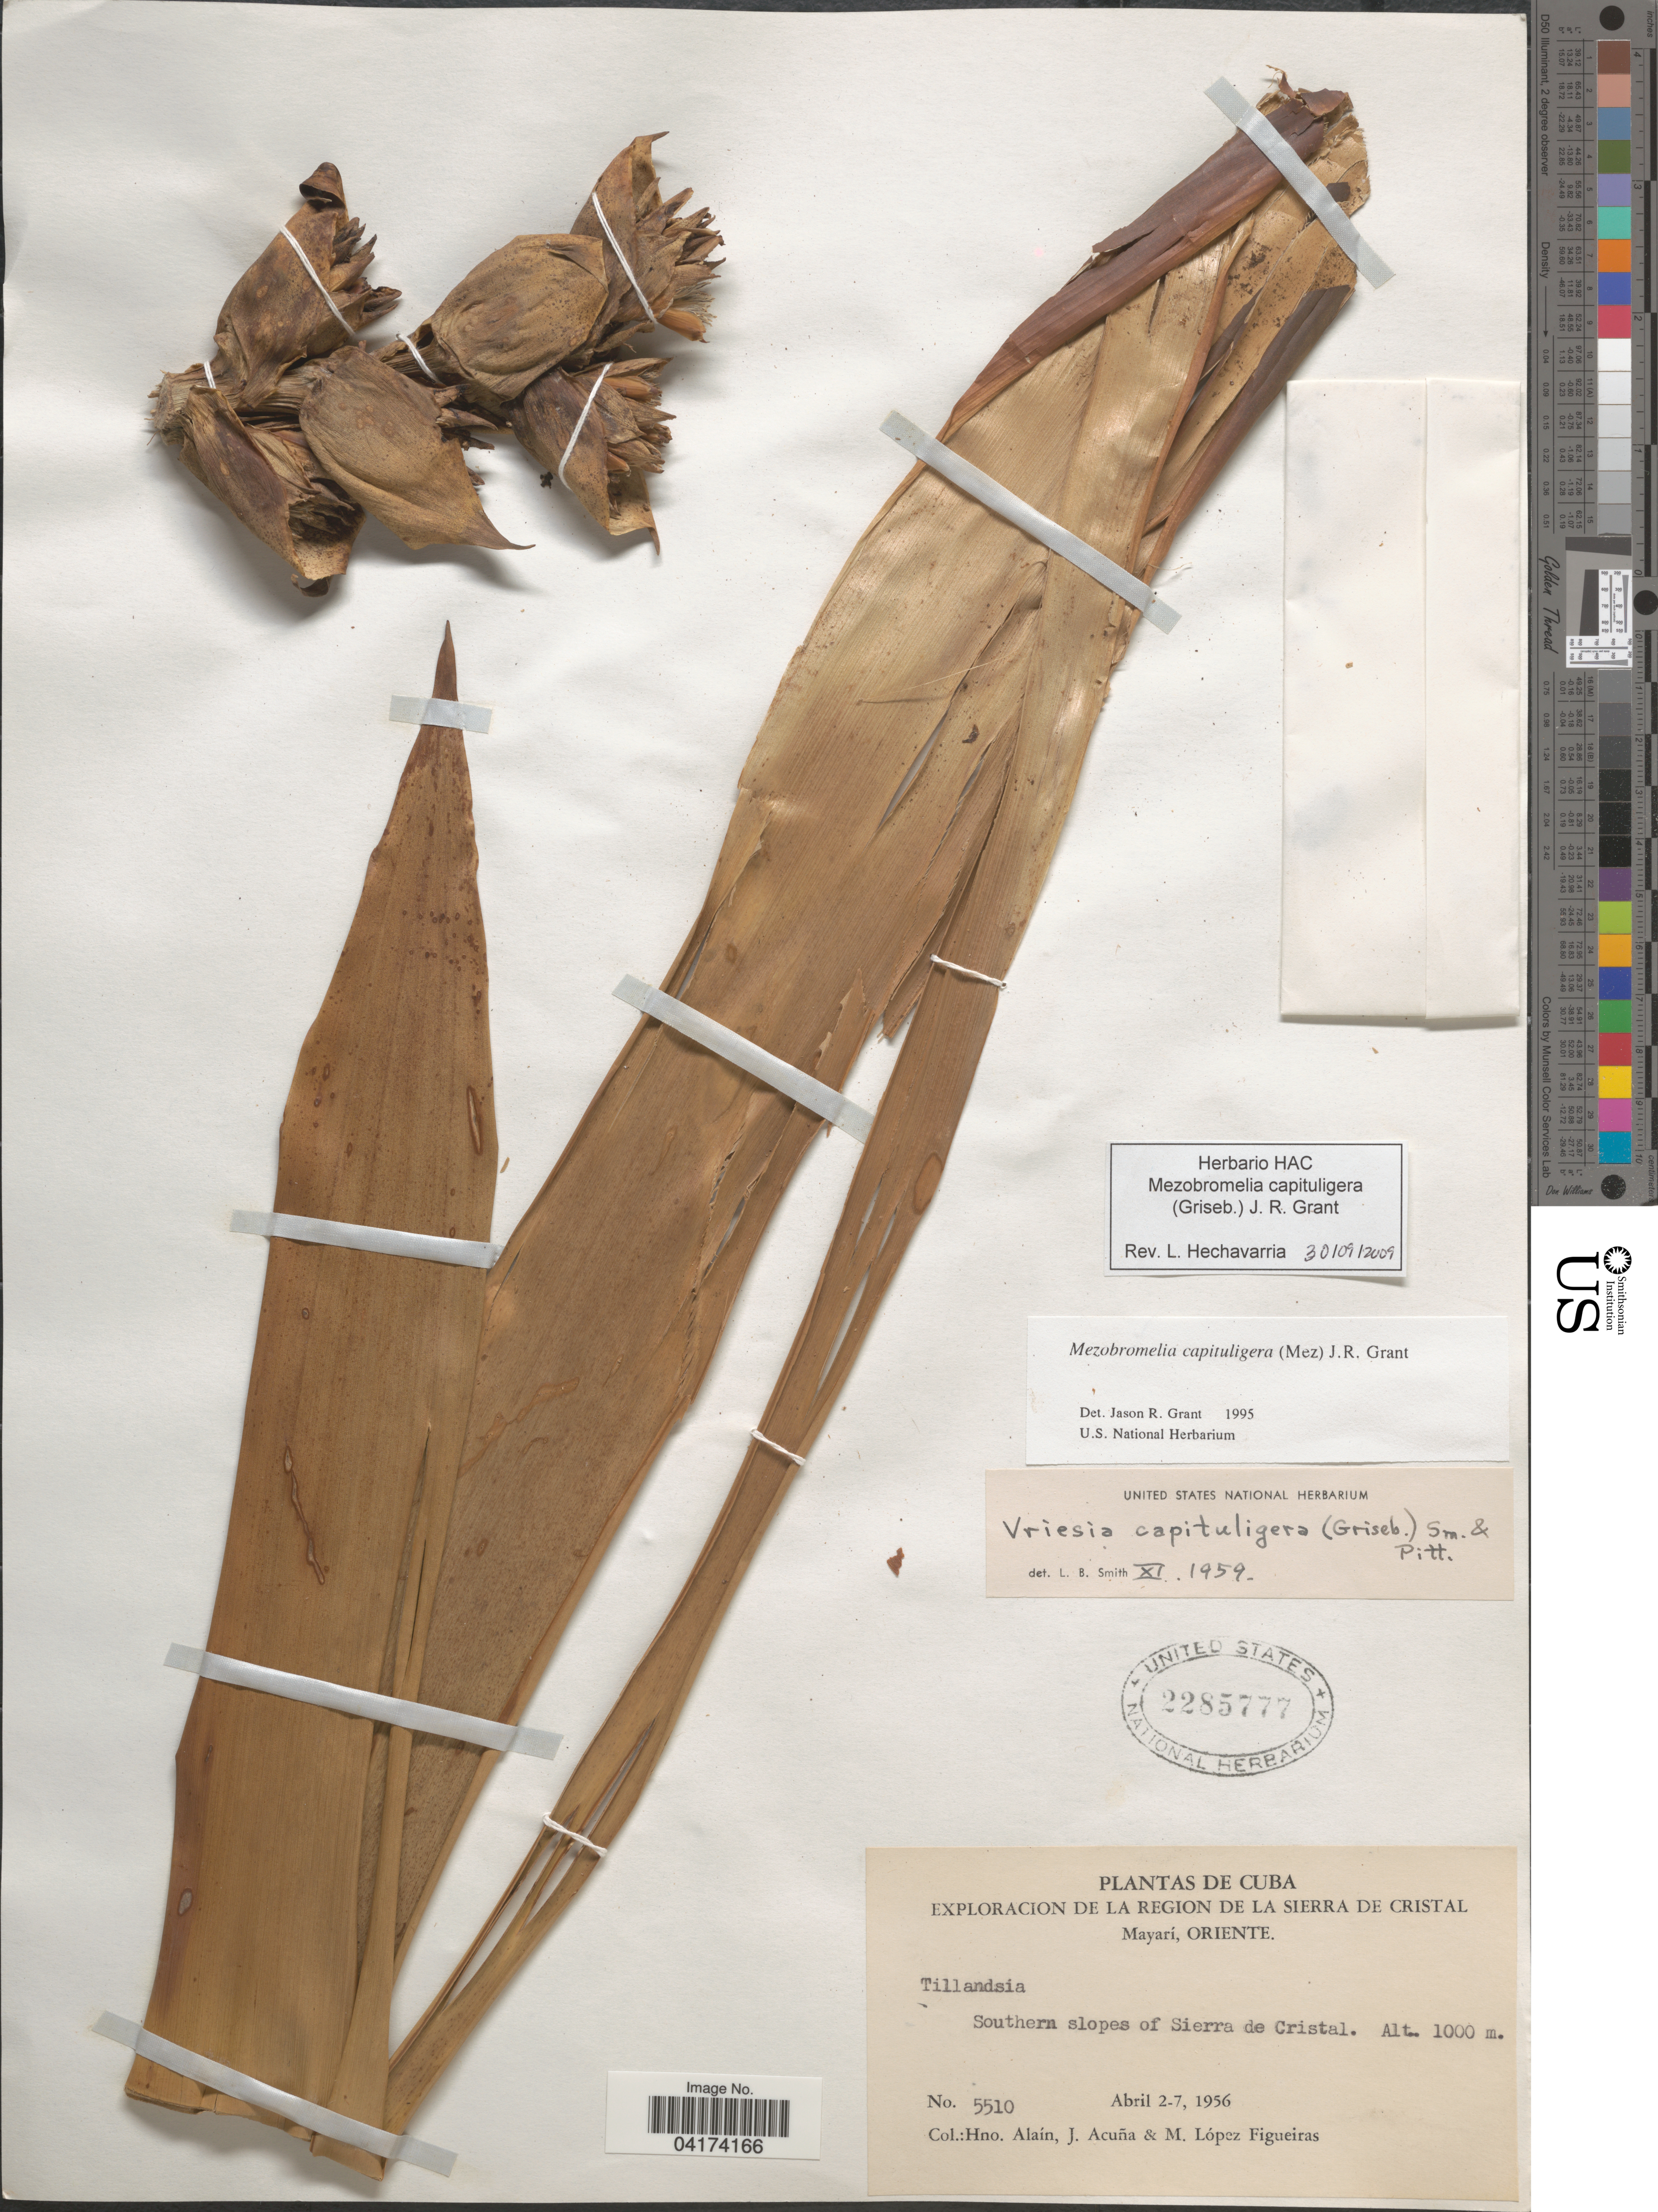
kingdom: Plantae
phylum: Tracheophyta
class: Liliopsida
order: Poales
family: Bromeliaceae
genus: Mezobromelia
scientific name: Mezobromelia capituligera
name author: (Griseb.) J.R. Grant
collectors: A. H. Liogier, J. Acuña & M. López Figueiras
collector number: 5510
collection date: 1956-04-02/1956-04-07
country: Cuba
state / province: Oriente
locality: Exploracion de la region de la Sierra de Cristal. Mayarí. Southern slopes of Sierra de Cristal.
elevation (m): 1000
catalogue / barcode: US 2285777